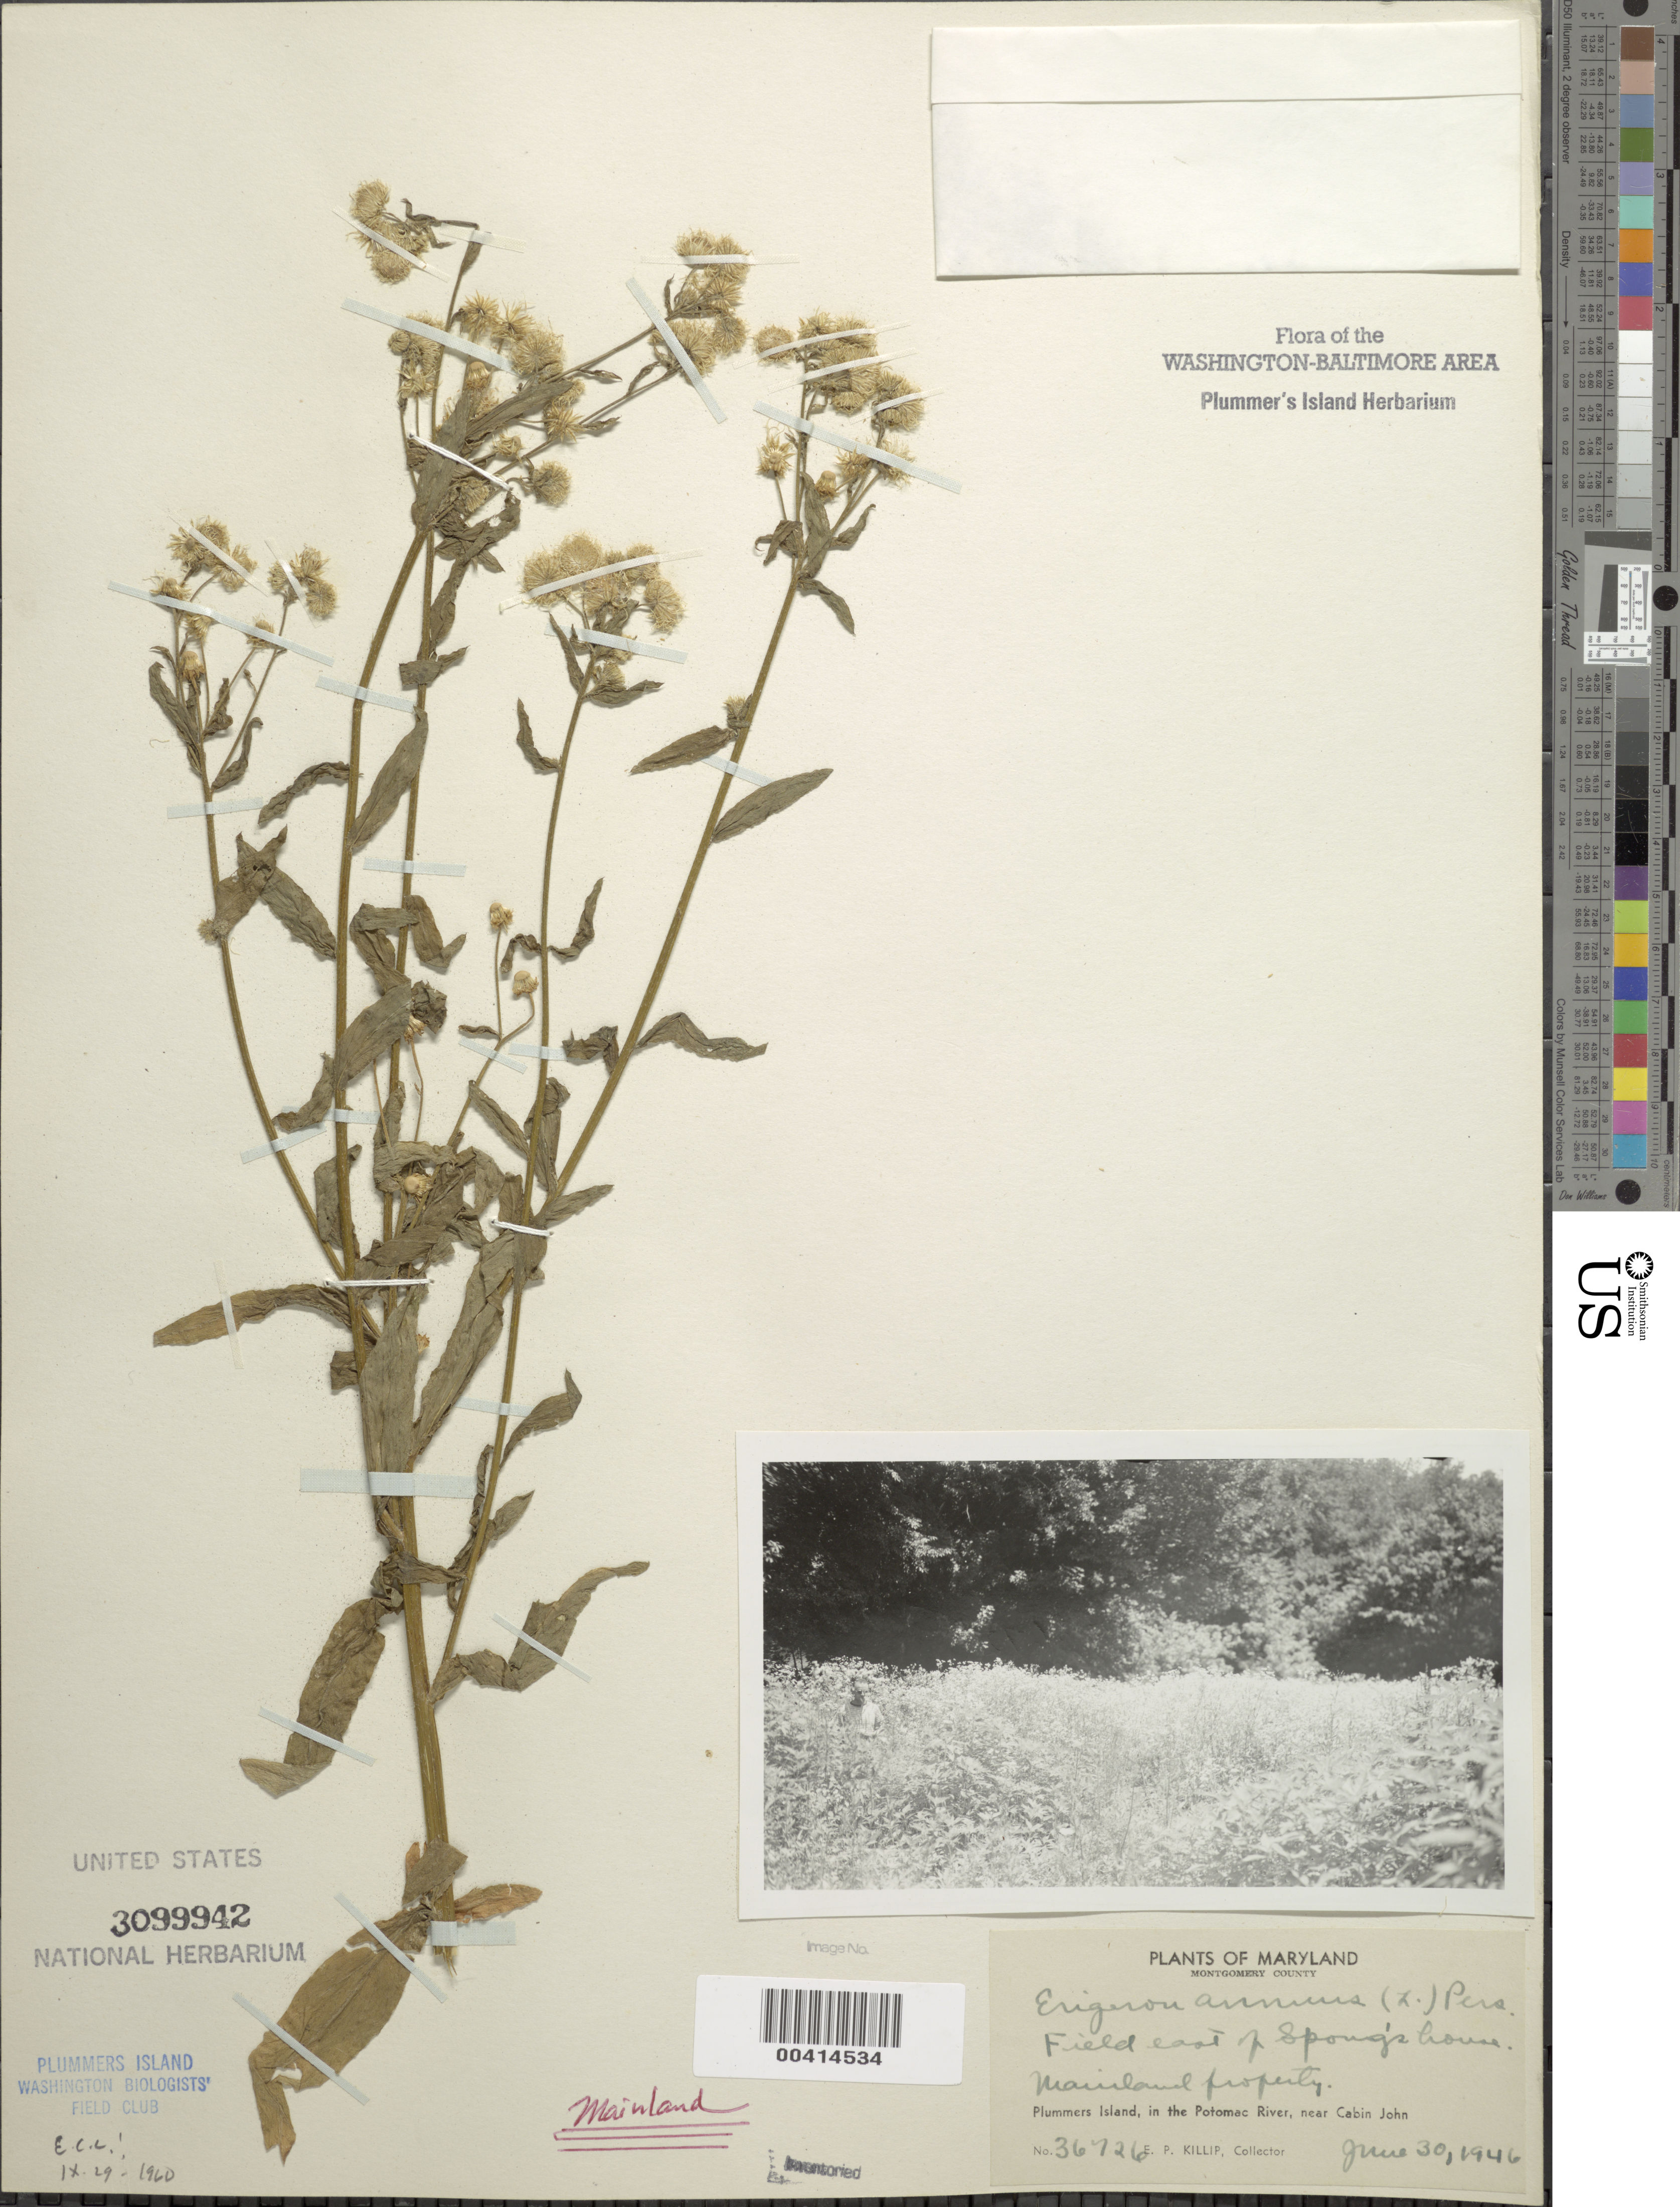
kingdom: Plantae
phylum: Tracheophyta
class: Magnoliopsida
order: Asterales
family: Asteraceae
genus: Erigeron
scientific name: Erigeron annuus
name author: (L.) Pers.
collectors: E. P. Killip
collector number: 36726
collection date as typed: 30 Jun 1946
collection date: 1946-06-30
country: United States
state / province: Maryland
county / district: Montgomery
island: Plummers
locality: Plummer's Island; field east of Spong's House C. & O. Canal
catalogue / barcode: US 3099942